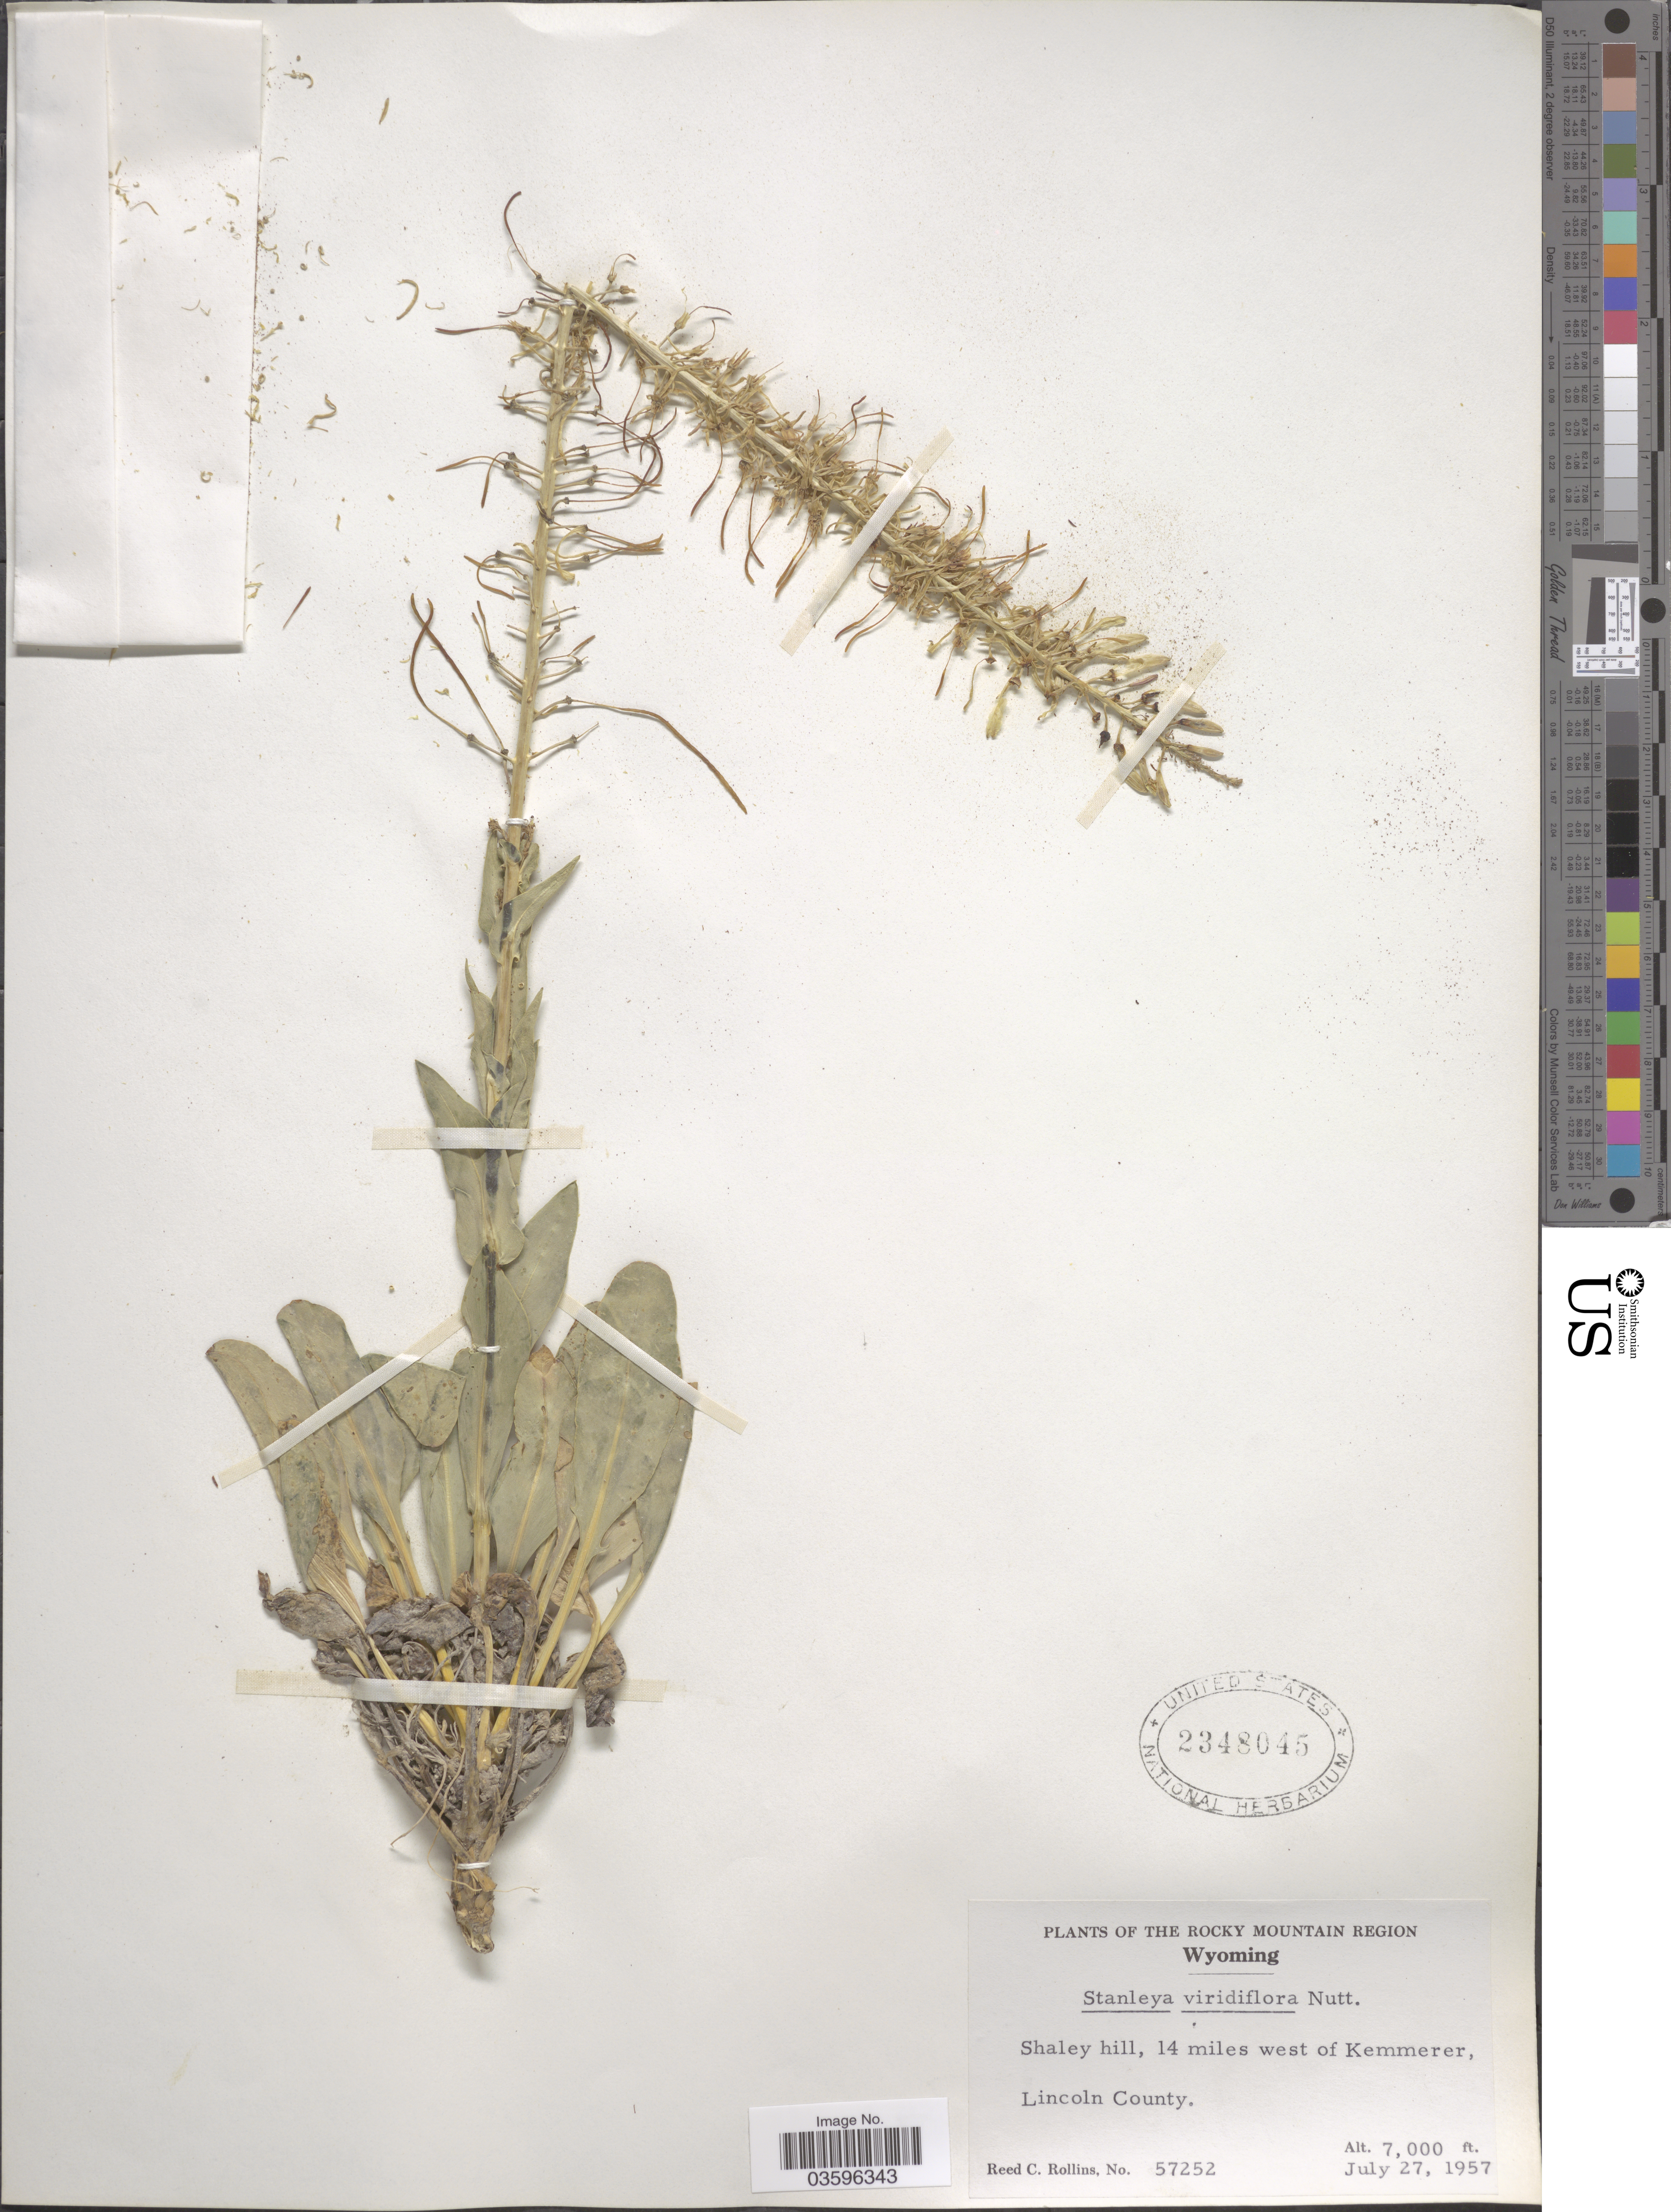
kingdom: Plantae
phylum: Tracheophyta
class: Magnoliopsida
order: Brassicales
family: Brassicaceae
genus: Stanleya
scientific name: Stanleya viridiflora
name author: Nutt.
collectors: R. C. Rollins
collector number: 57252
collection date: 1957-07-27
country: United States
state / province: Wyoming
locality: The Rocky Mountain Region. Shaley hill, 14 miles west of Kemmerer, Lincoln County.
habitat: shaley hill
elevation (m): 2134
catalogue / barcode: US 2348045